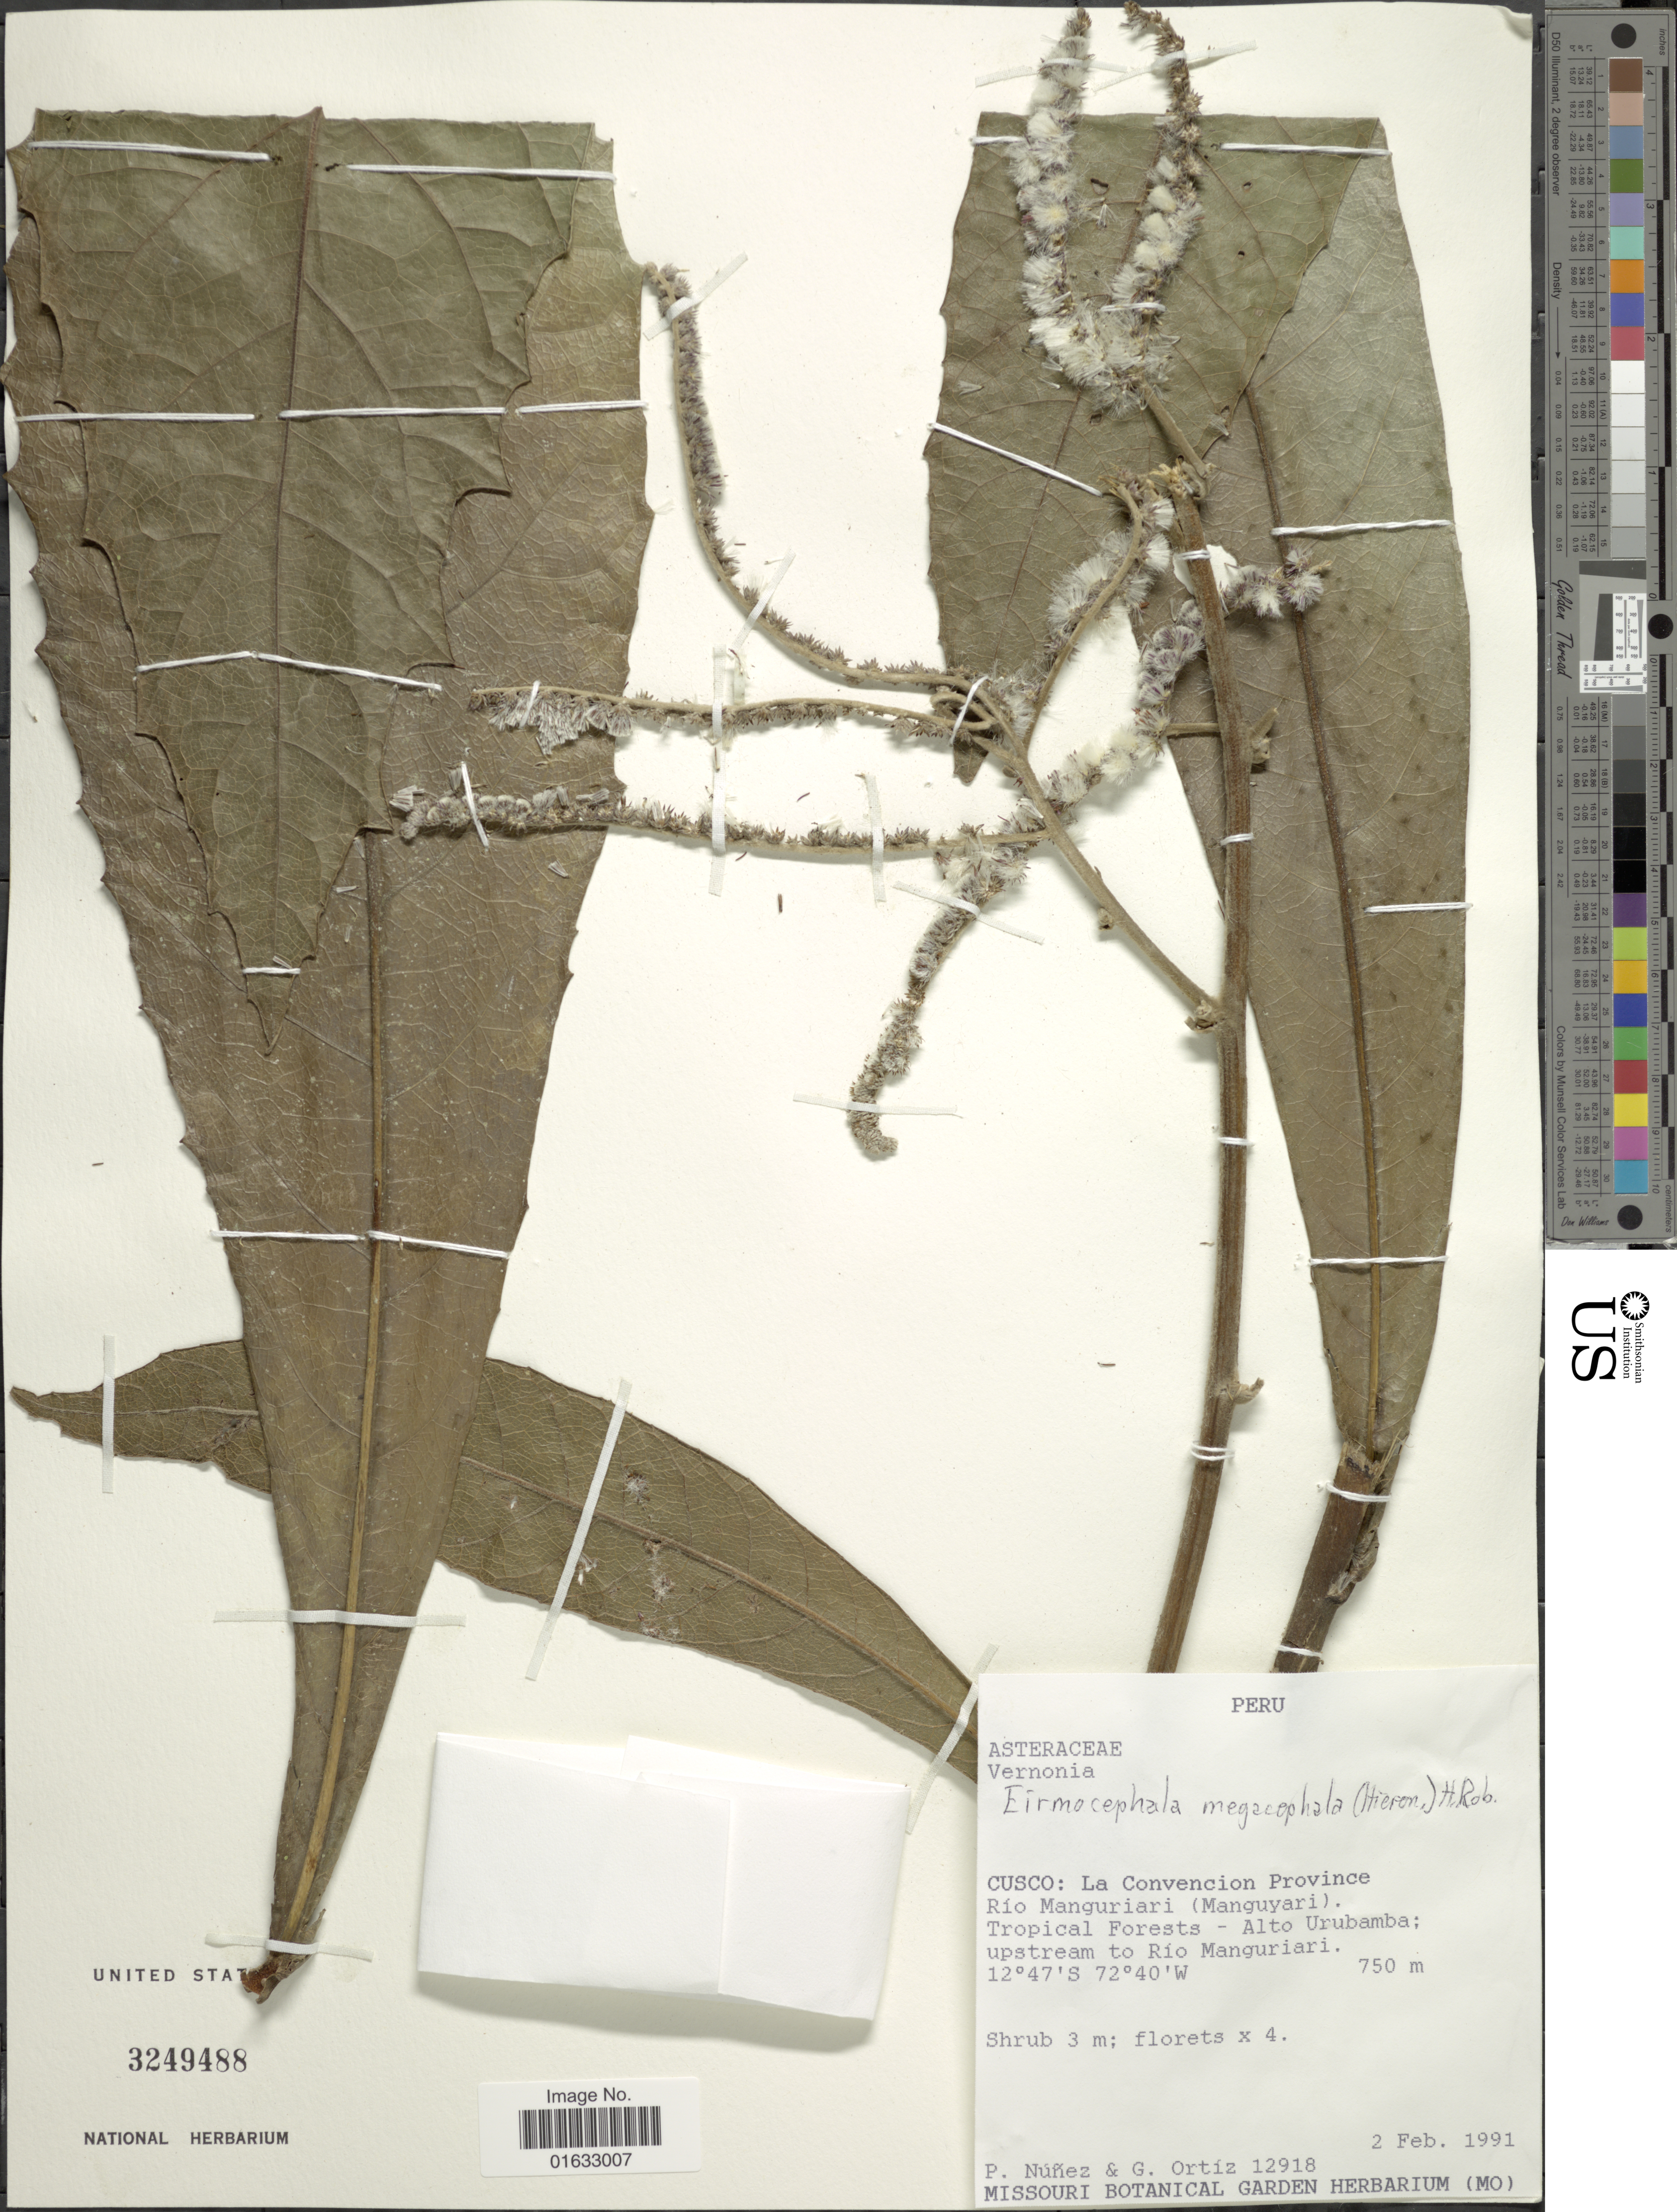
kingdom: Plantae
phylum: Tracheophyta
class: Magnoliopsida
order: Asterales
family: Asteraceae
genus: Eirmocephala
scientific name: Eirmocephala megaphylla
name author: (Hieron.) H. Rob.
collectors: P. Nuñez V. & G. Ortiz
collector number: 12918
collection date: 1991-02-02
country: Peru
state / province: Cusco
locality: Peru, Cusco: la Convencion Province, Río Manguriari (Manguyari) . Tropical Forest - Alto Urumbamba; upstream to Río Manguriari.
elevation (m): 750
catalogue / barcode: US 3249488